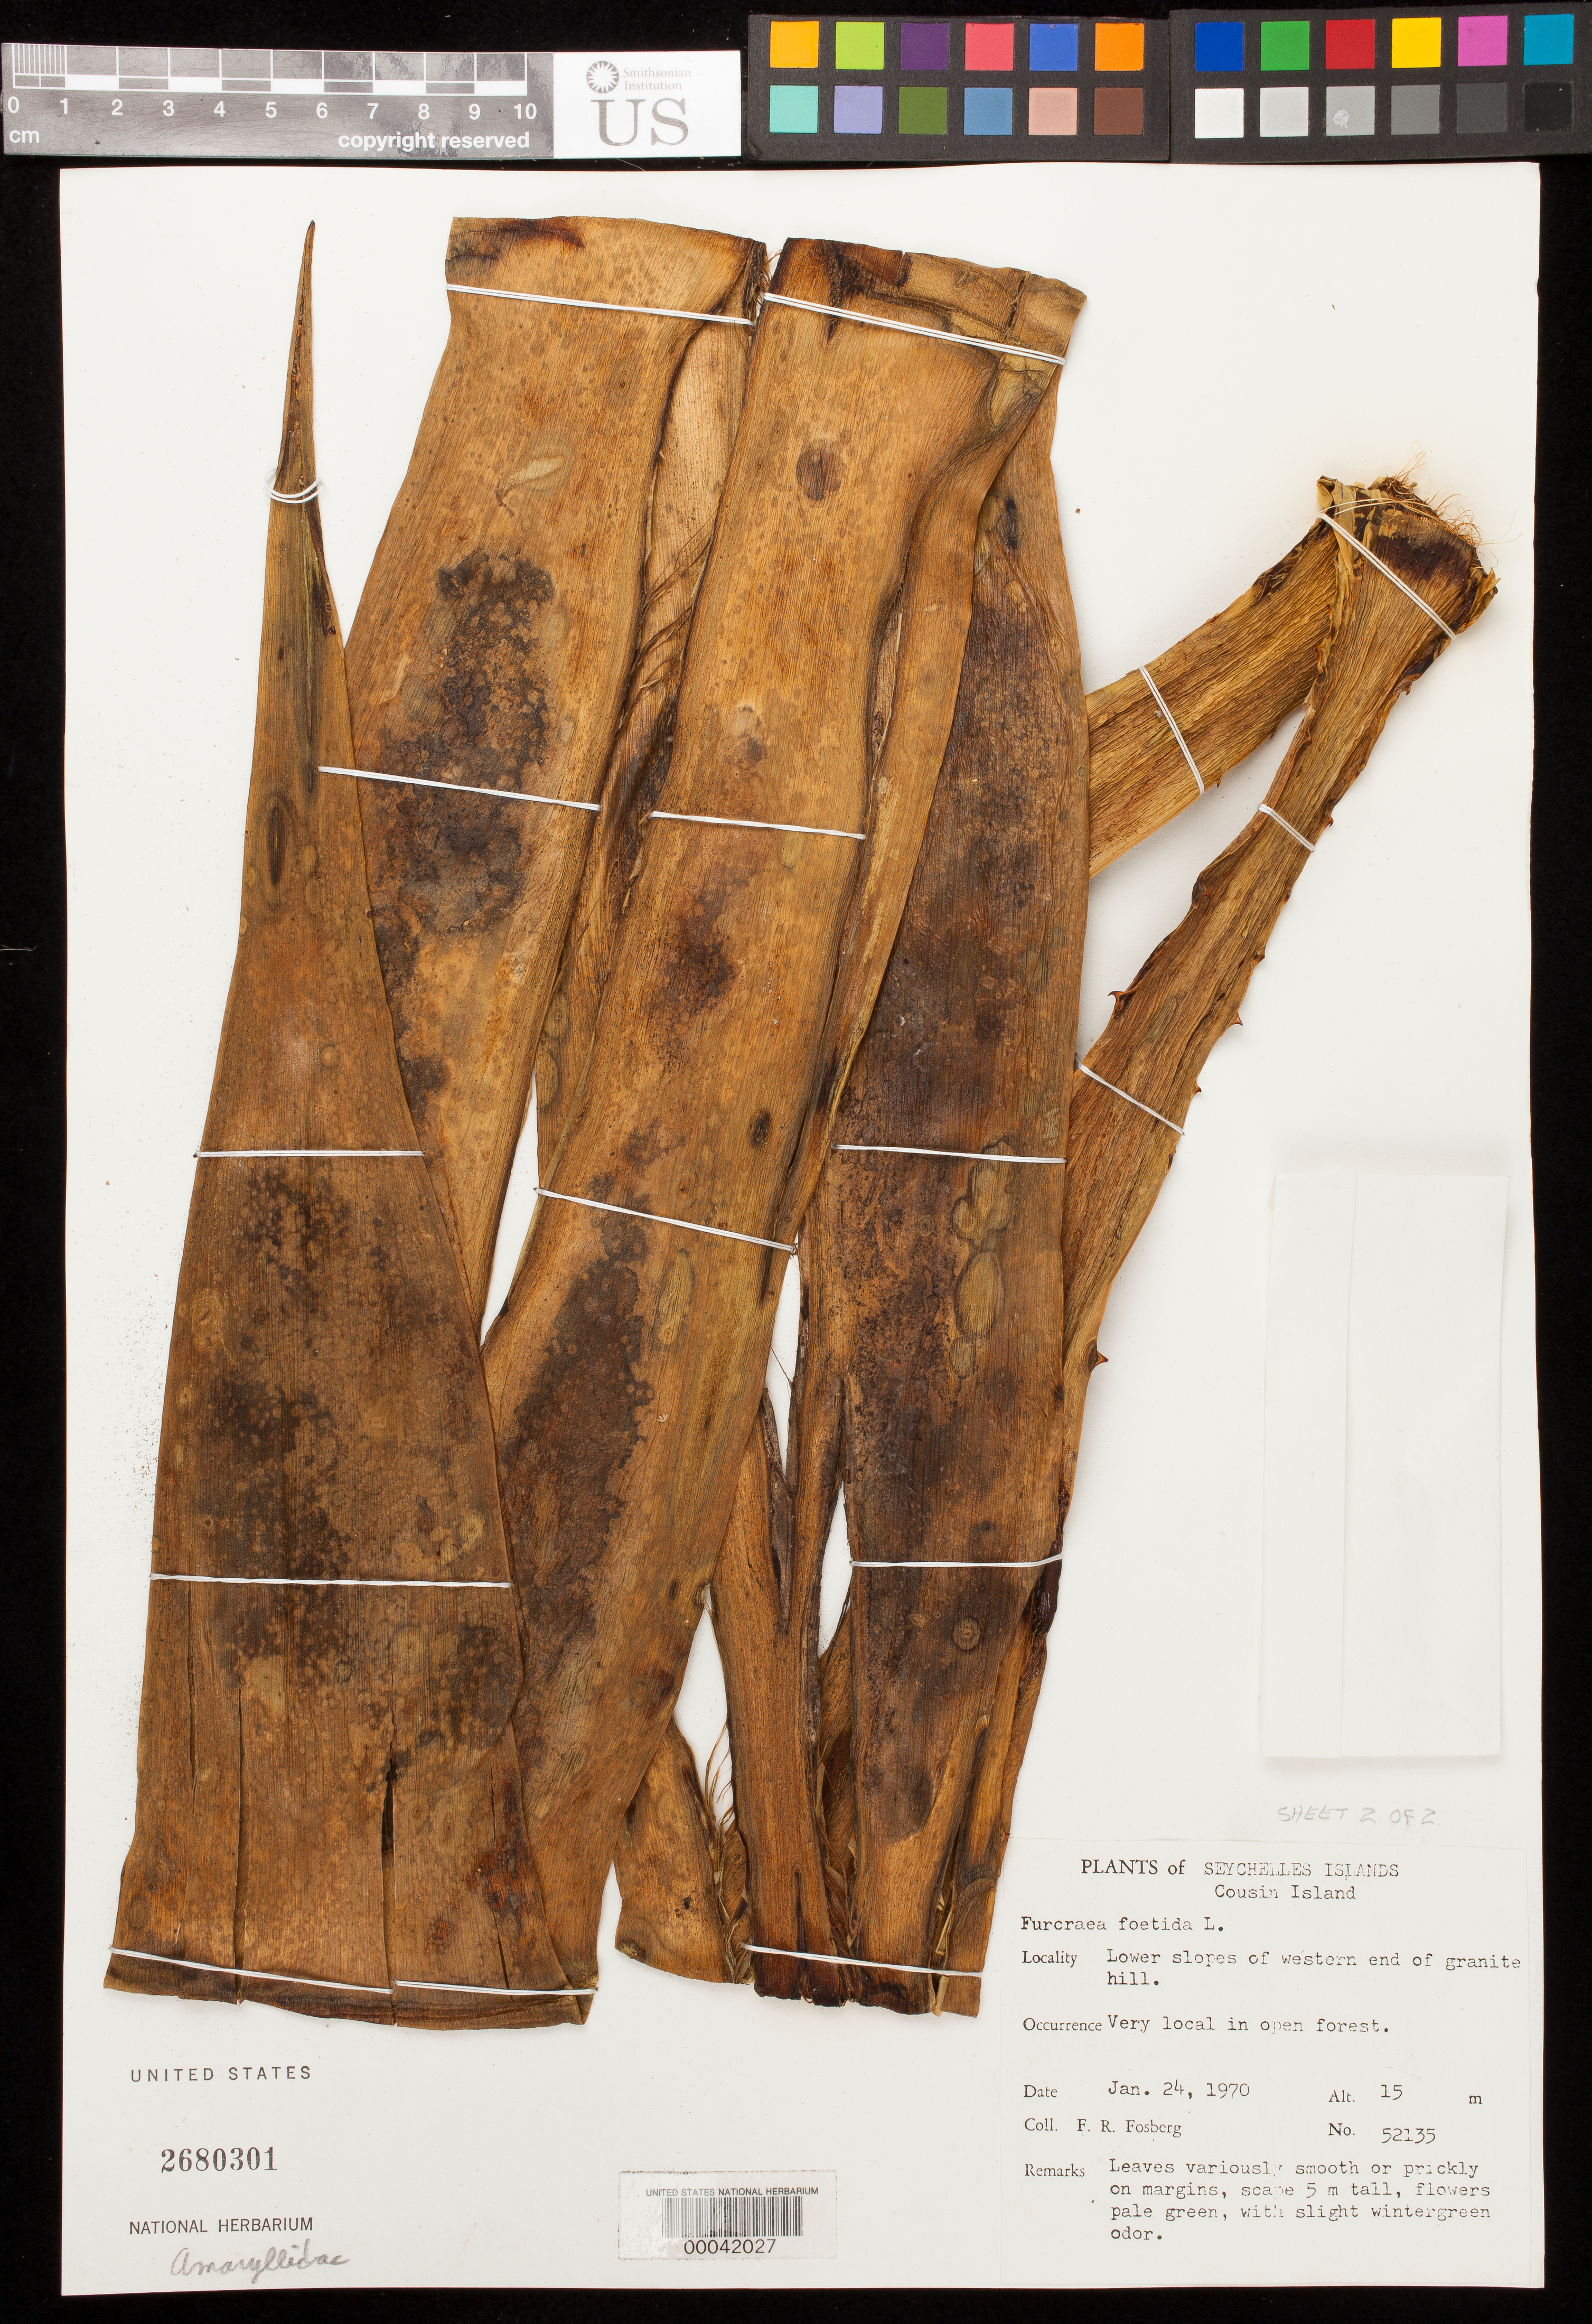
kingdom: Plantae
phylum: Tracheophyta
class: Liliopsida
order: Asparagales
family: Asparagaceae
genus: Furcraea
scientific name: Furcraea foetida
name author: (L.) Haw.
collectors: F. R. Fosberg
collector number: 52135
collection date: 1970-01-24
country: Seychelles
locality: Cousin Island. Lower slopes of western end of granite hill.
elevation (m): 15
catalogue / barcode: US 2680301